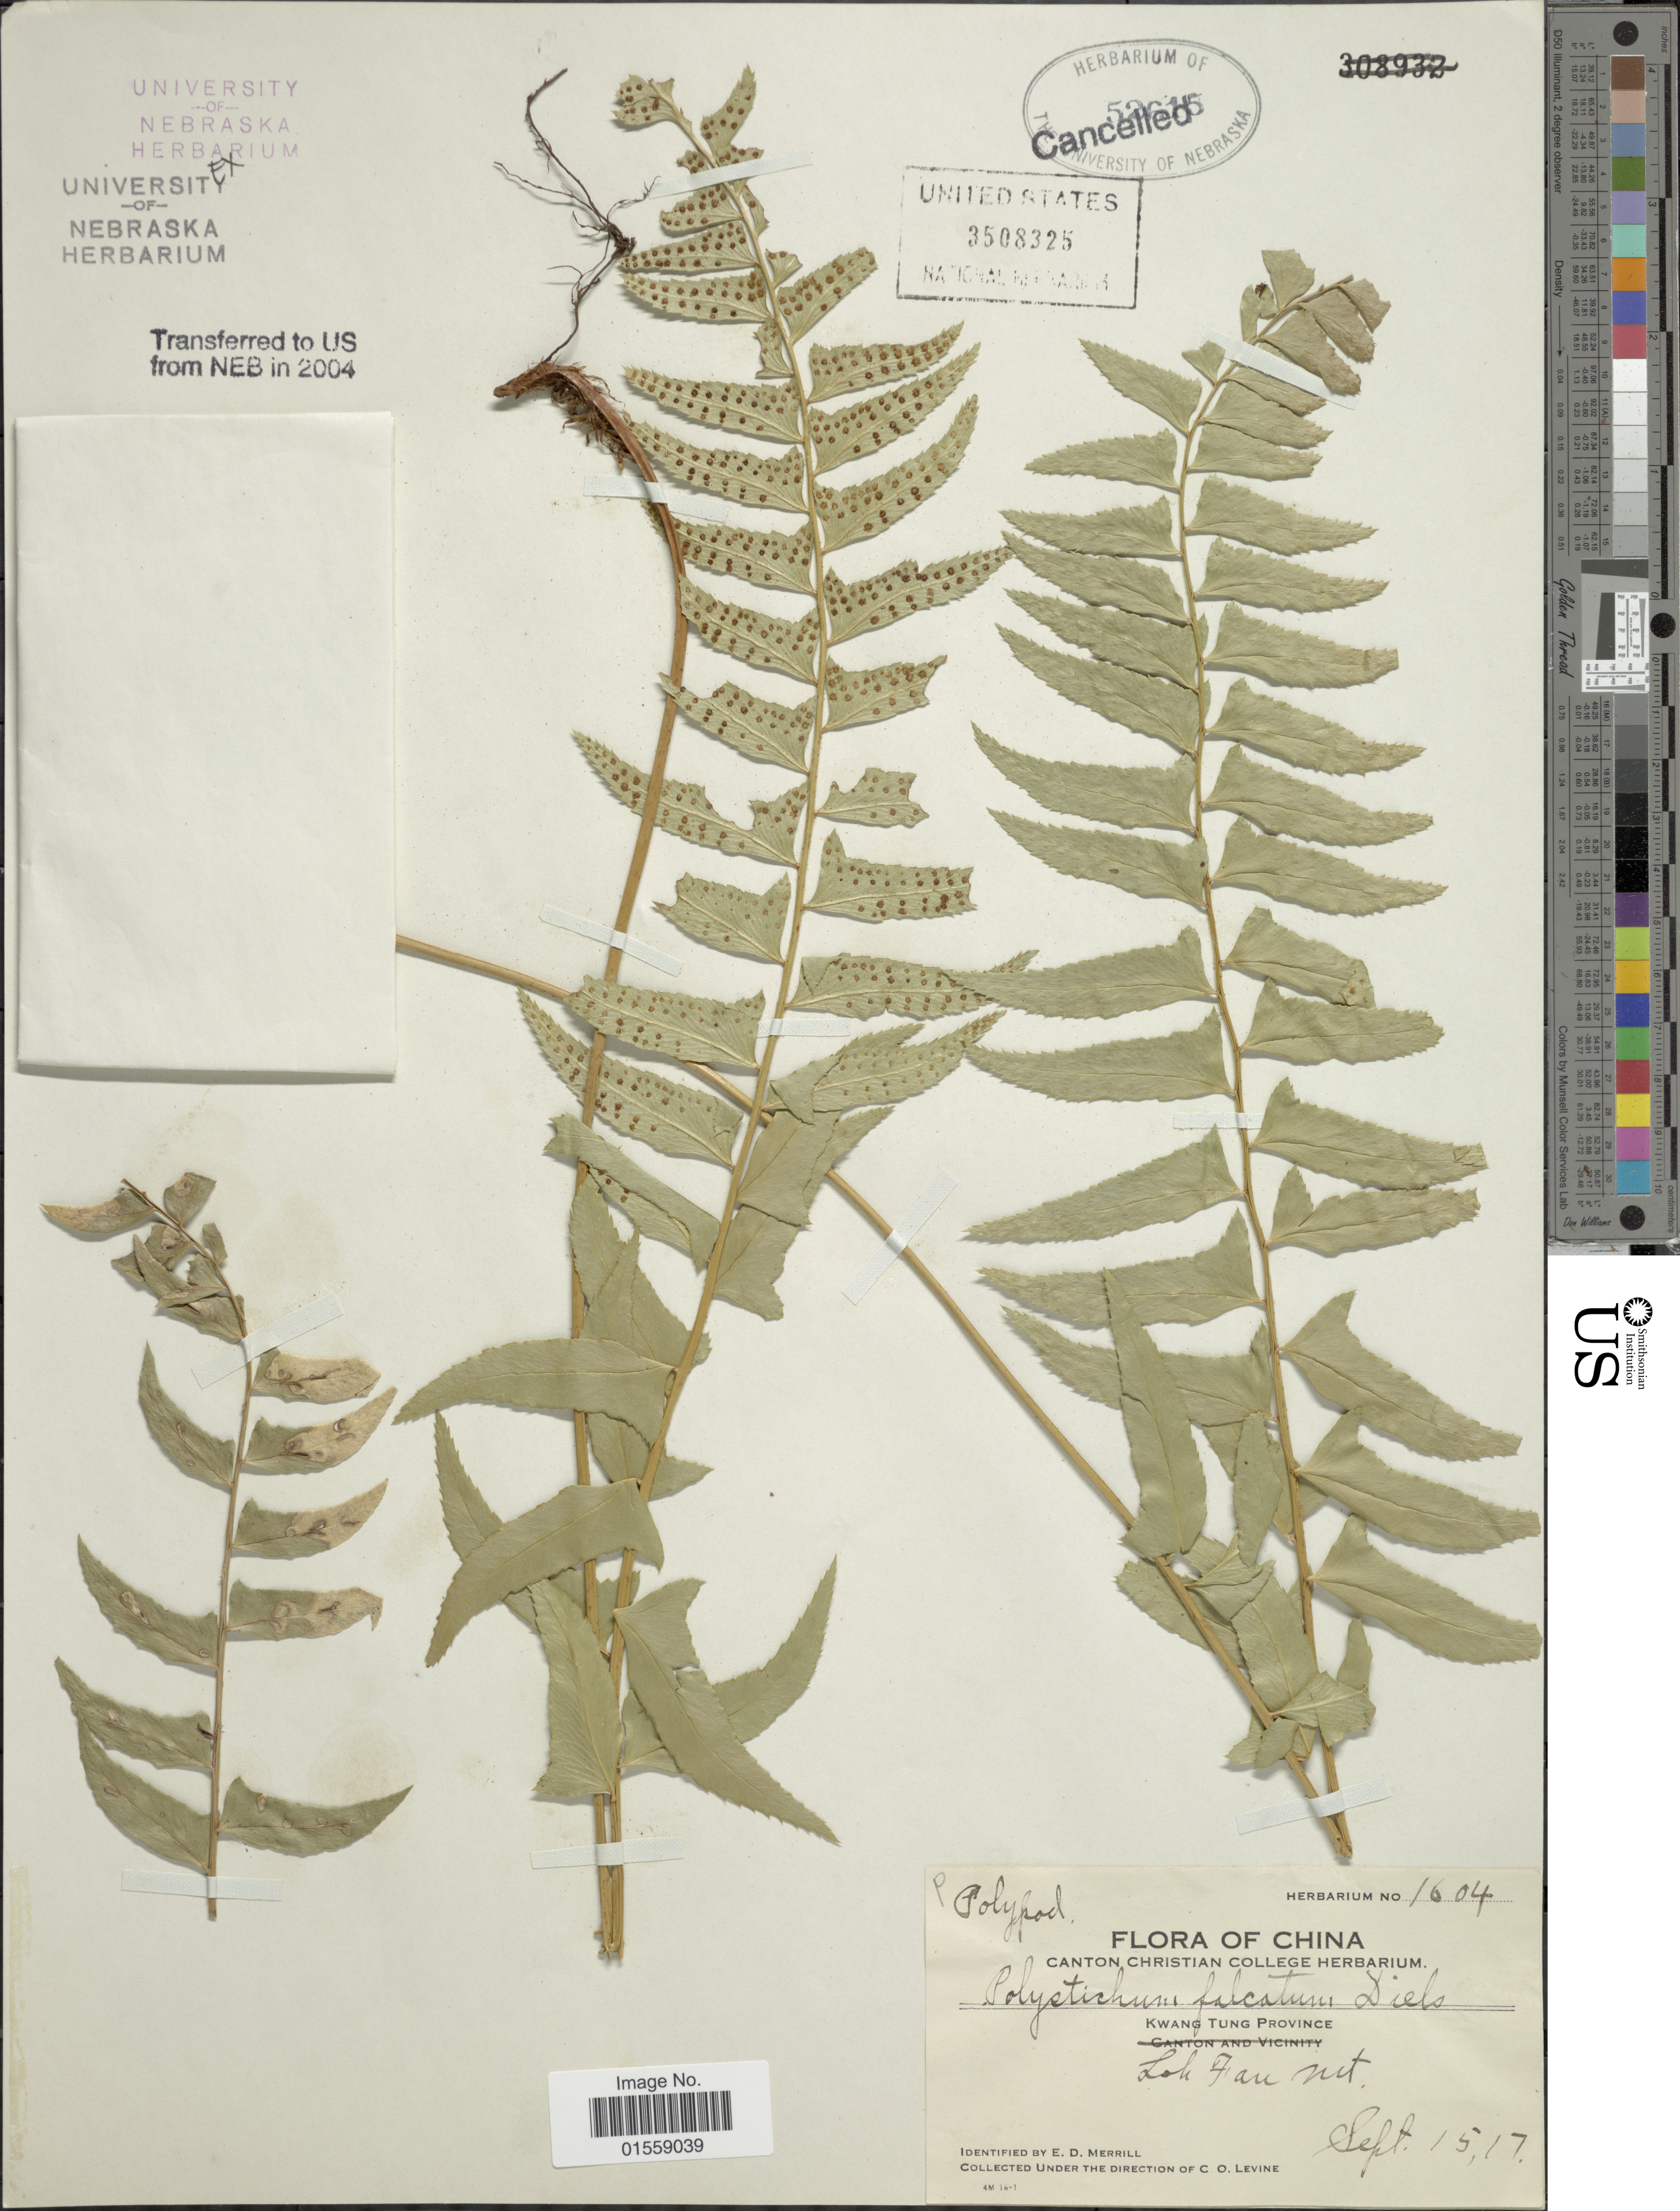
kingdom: Plantae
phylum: Tracheophyta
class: Polypodiopsida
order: Polypodiales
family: Dryopteridaceae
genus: Polystichum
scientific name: Polystichum falcatum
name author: Fée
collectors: C. O. Levine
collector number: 1604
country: China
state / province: Guangdong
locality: Kwang Tung Province, Lok Fau Net.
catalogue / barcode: US 3508325